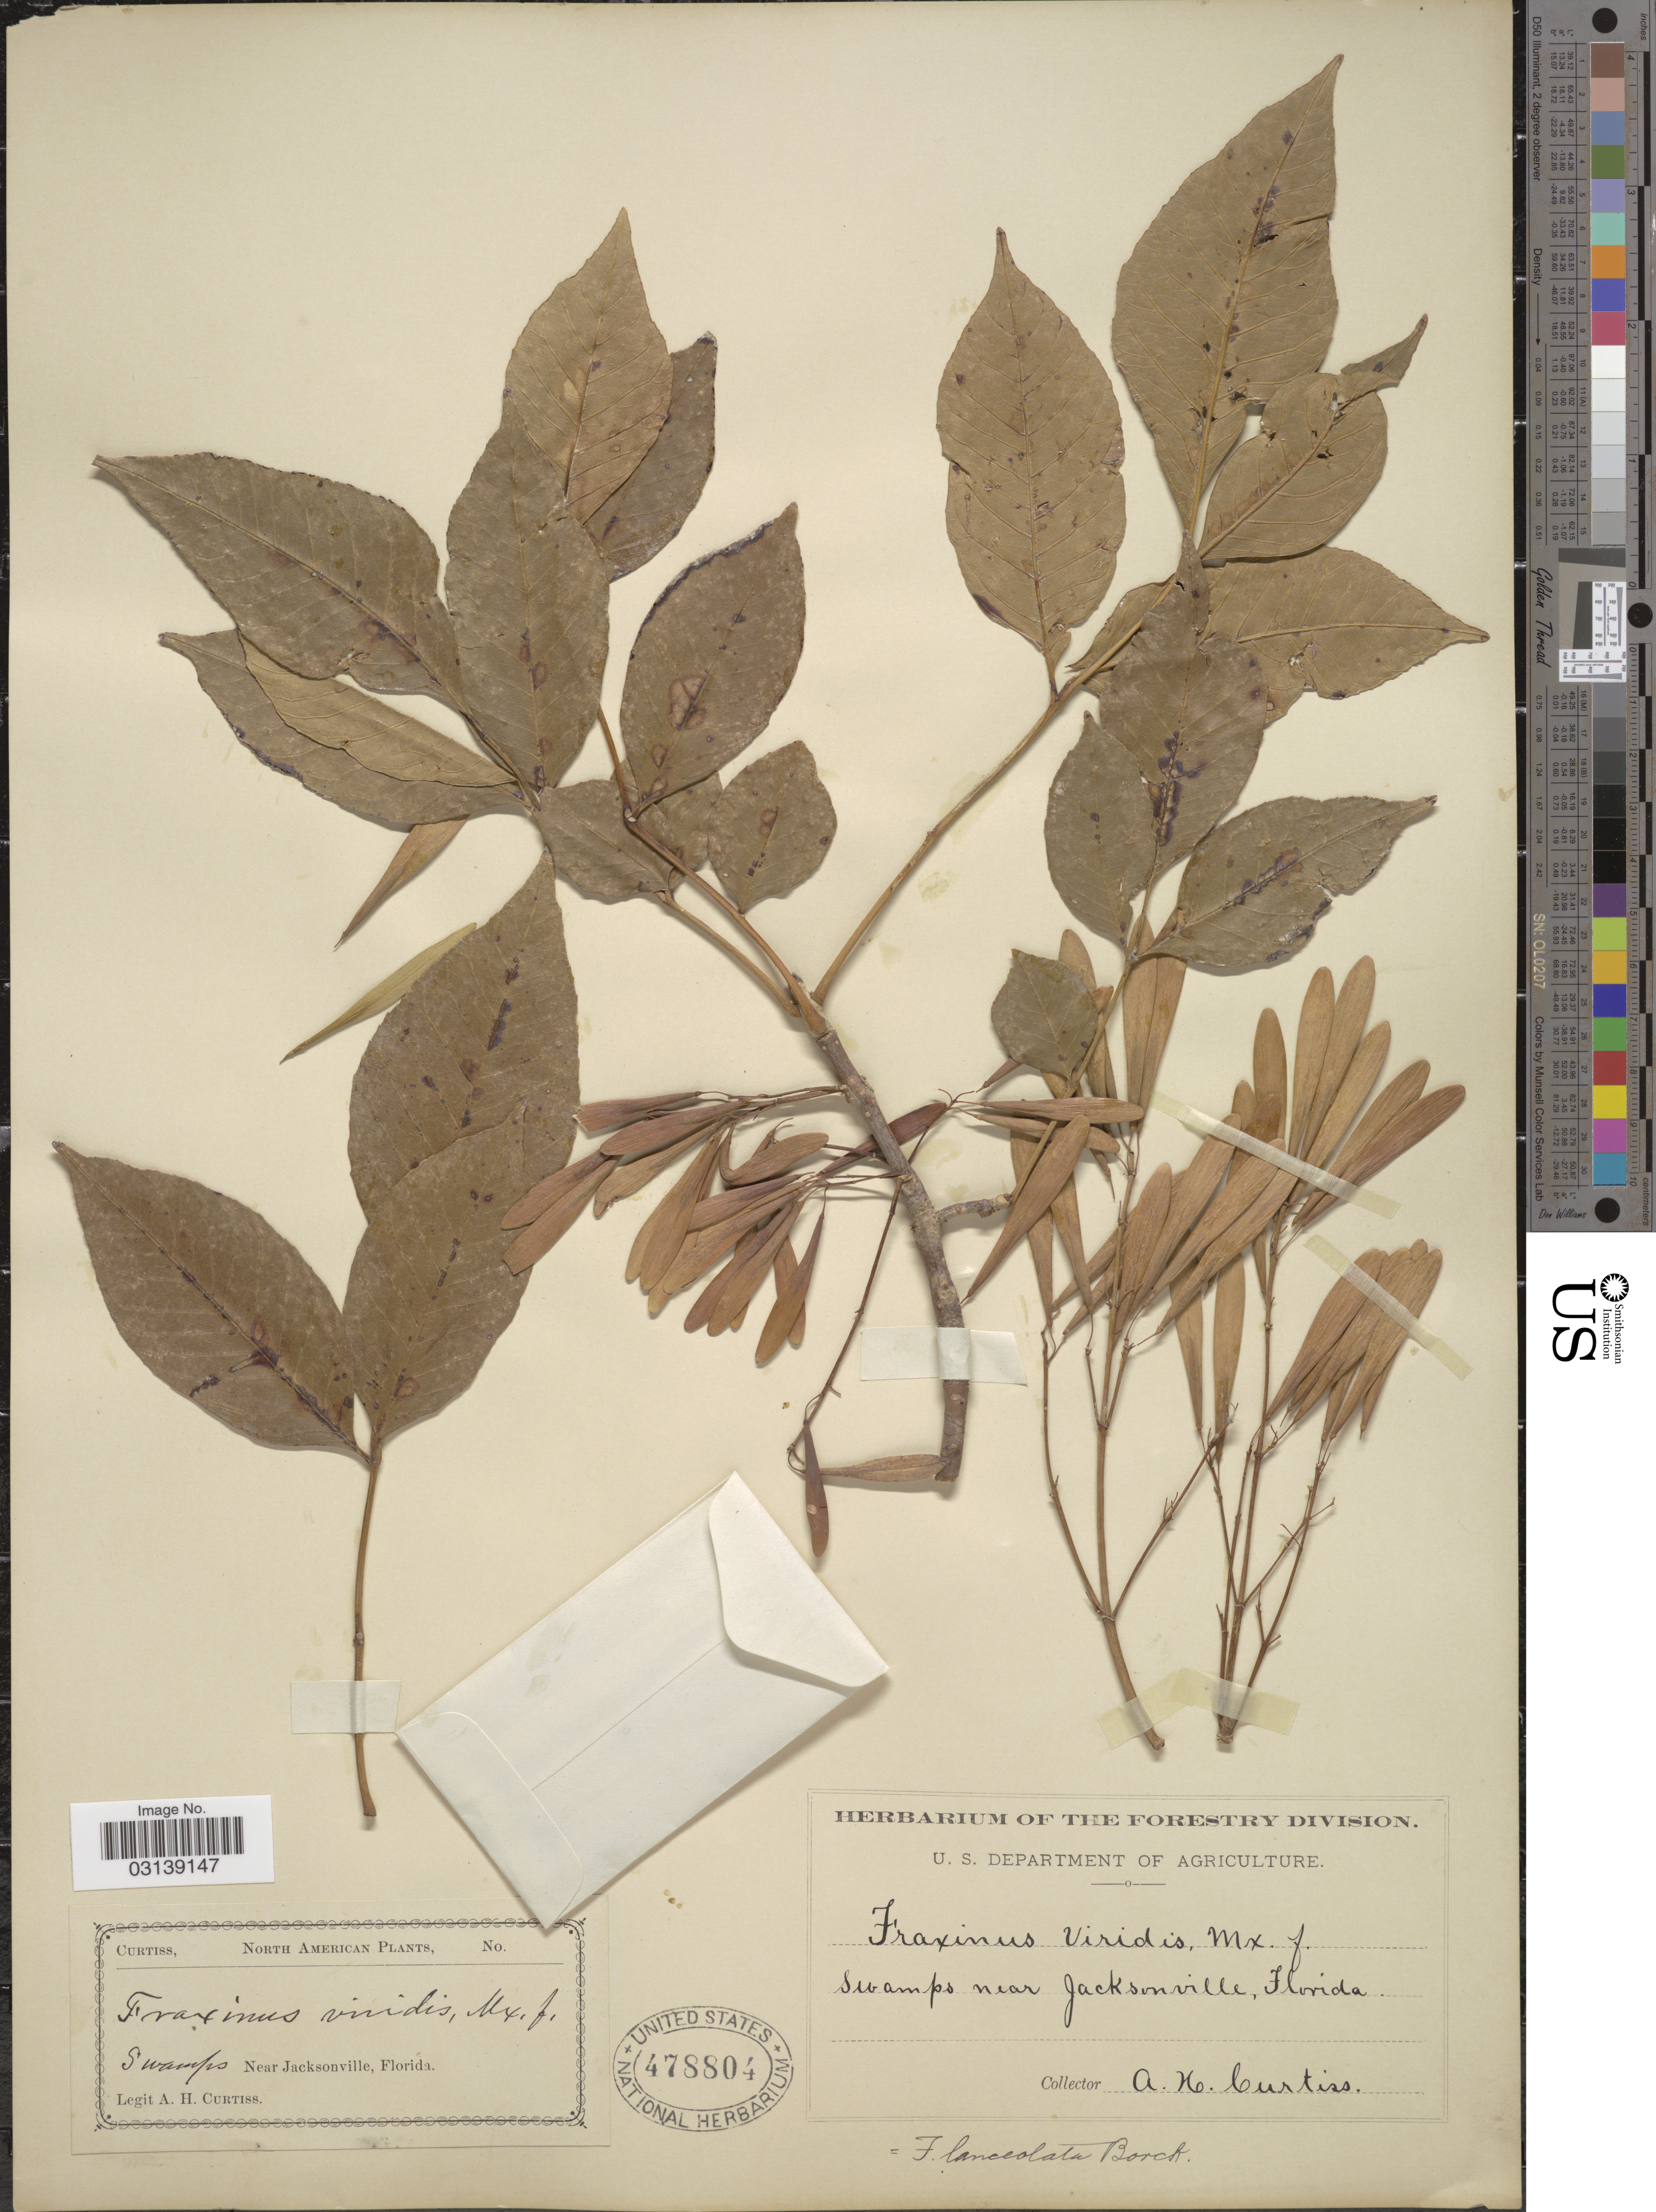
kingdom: Plantae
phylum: Tracheophyta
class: Magnoliopsida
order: Lamiales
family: Oleaceae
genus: Fraxinus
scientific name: Fraxinus pennsylvanica var. lanceolata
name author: Sarg.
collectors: A. H. Curtiss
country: United States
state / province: Florida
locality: Swamps near Jacksonville.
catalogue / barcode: US 478804